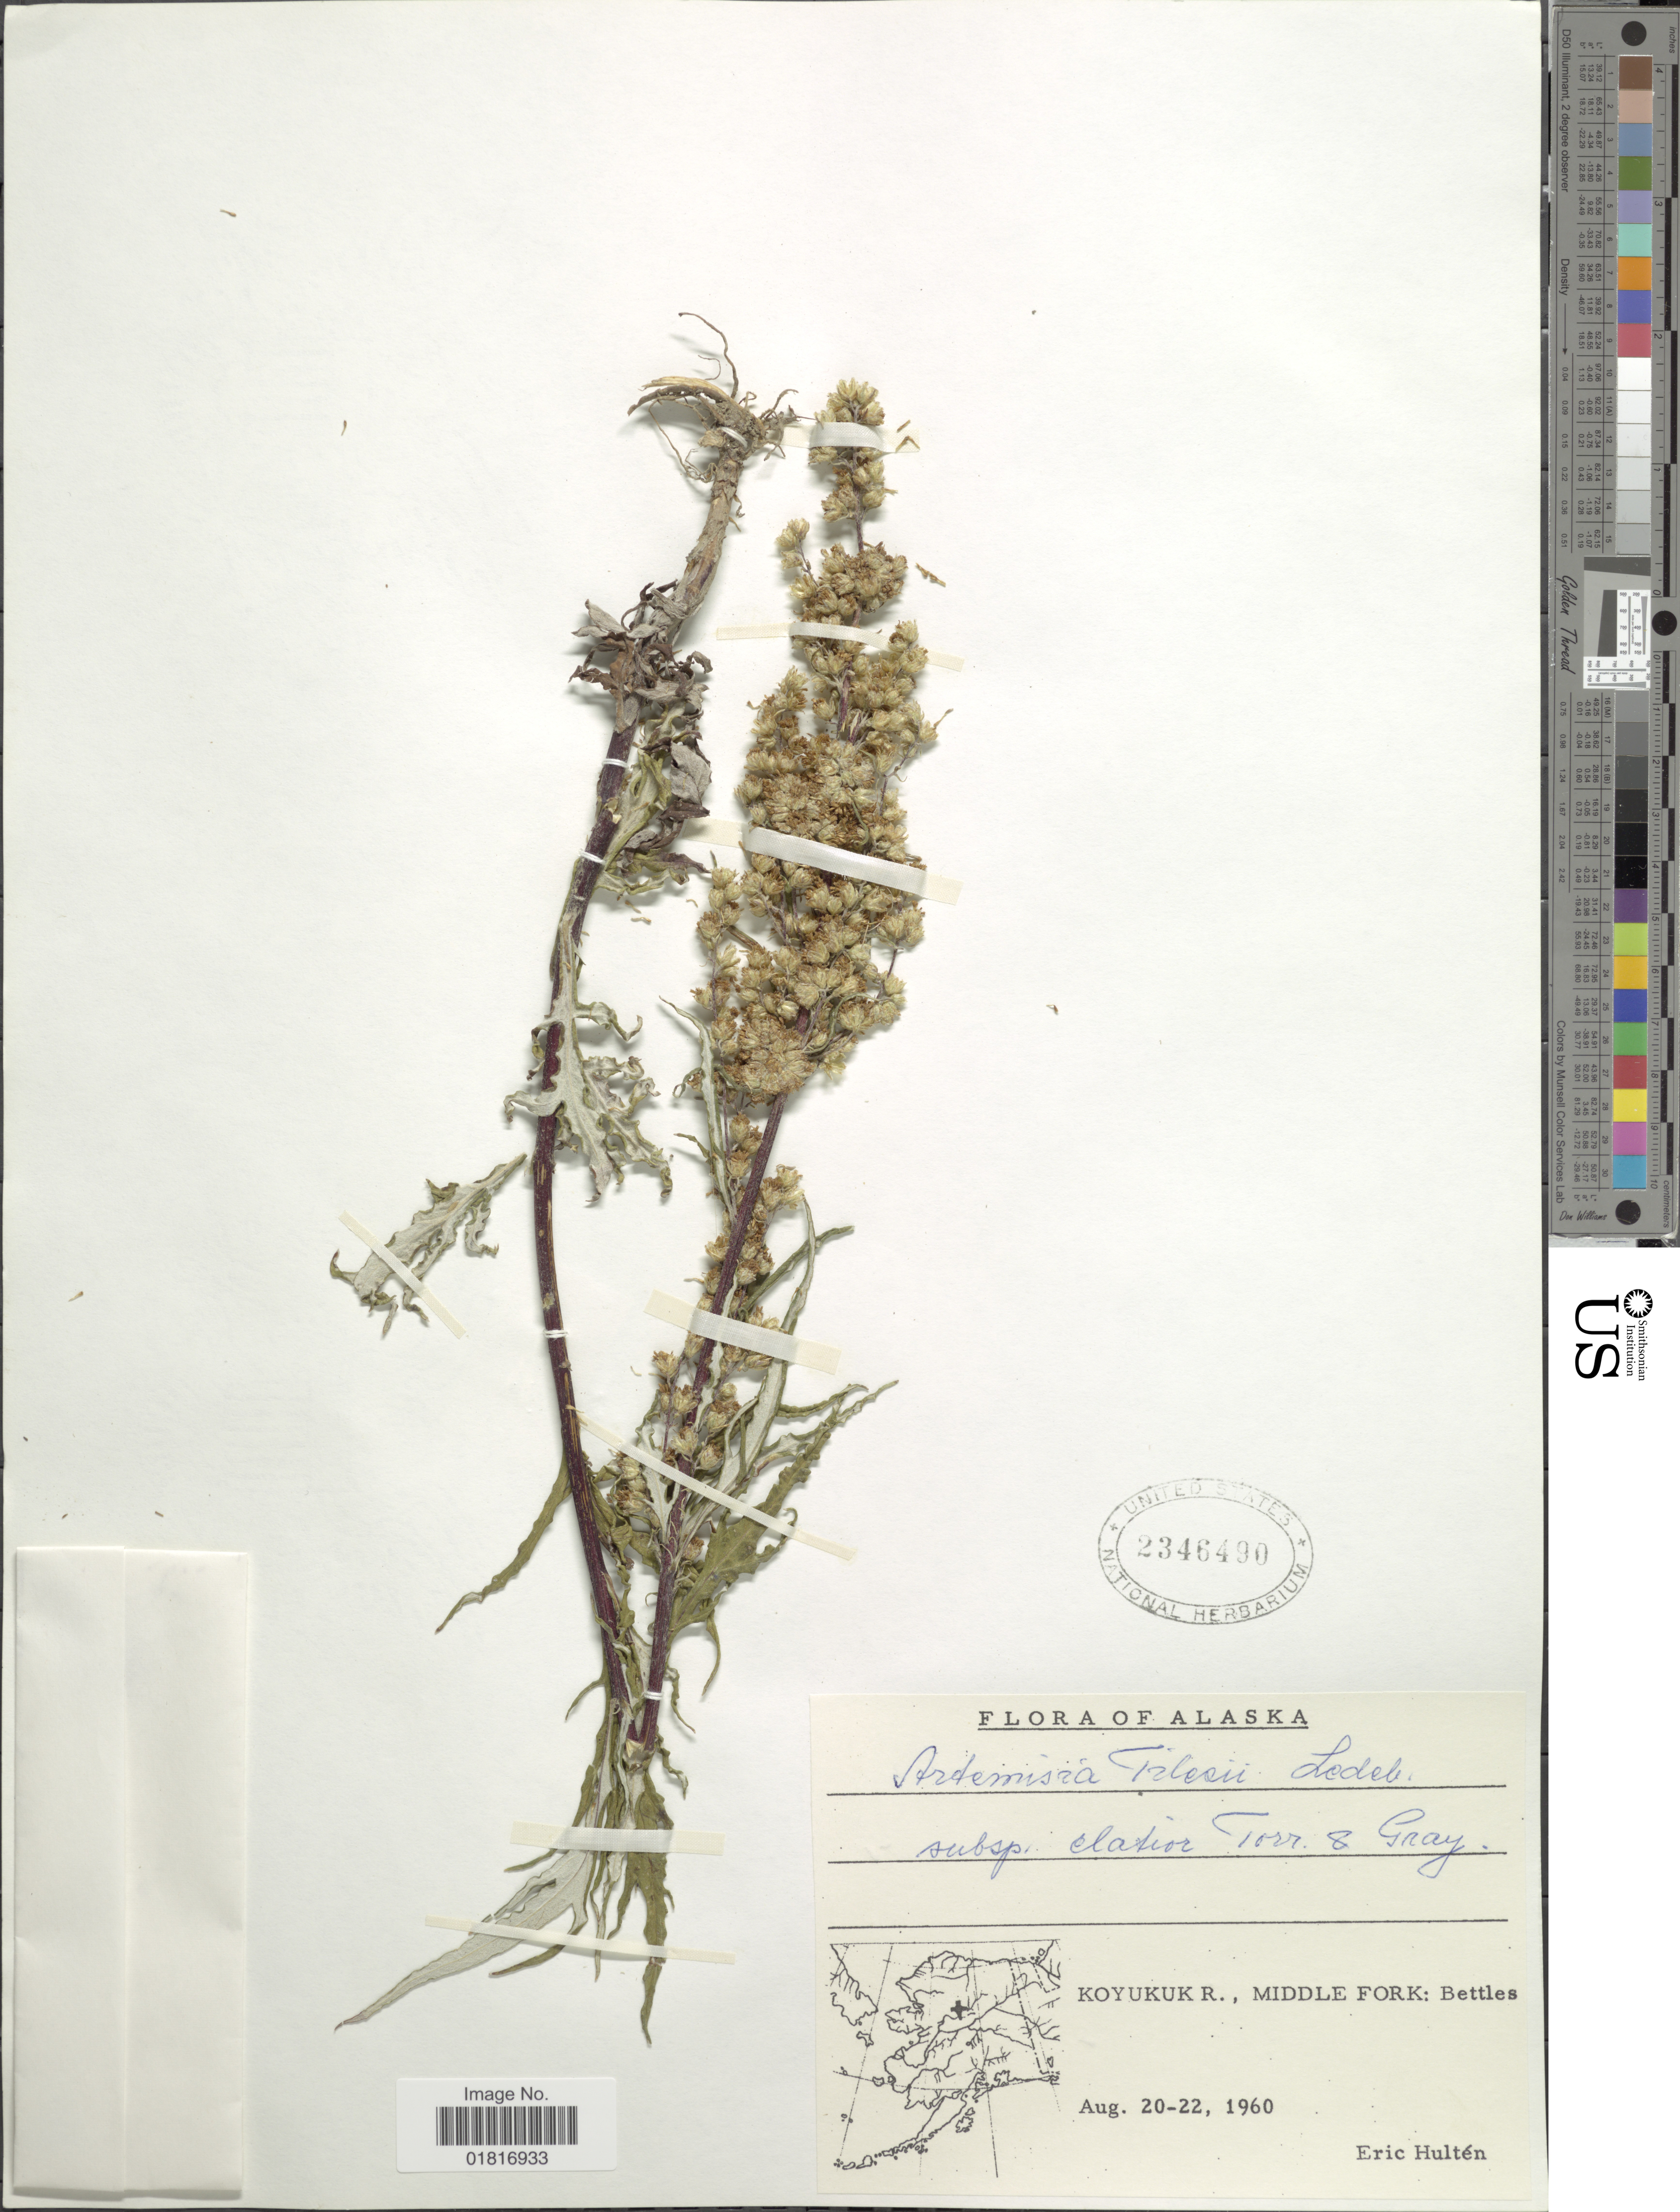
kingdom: Plantae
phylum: Tracheophyta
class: Magnoliopsida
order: Asterales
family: Asteraceae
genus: Artemisia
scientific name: Artemisia tilesii var. elatior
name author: Torr. & A. Gray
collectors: E. G. Hultén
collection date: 1960-08-20/1960-08-22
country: United States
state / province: Alaska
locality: Koyukuk R., Middle Fork: Bettles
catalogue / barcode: US 2346490